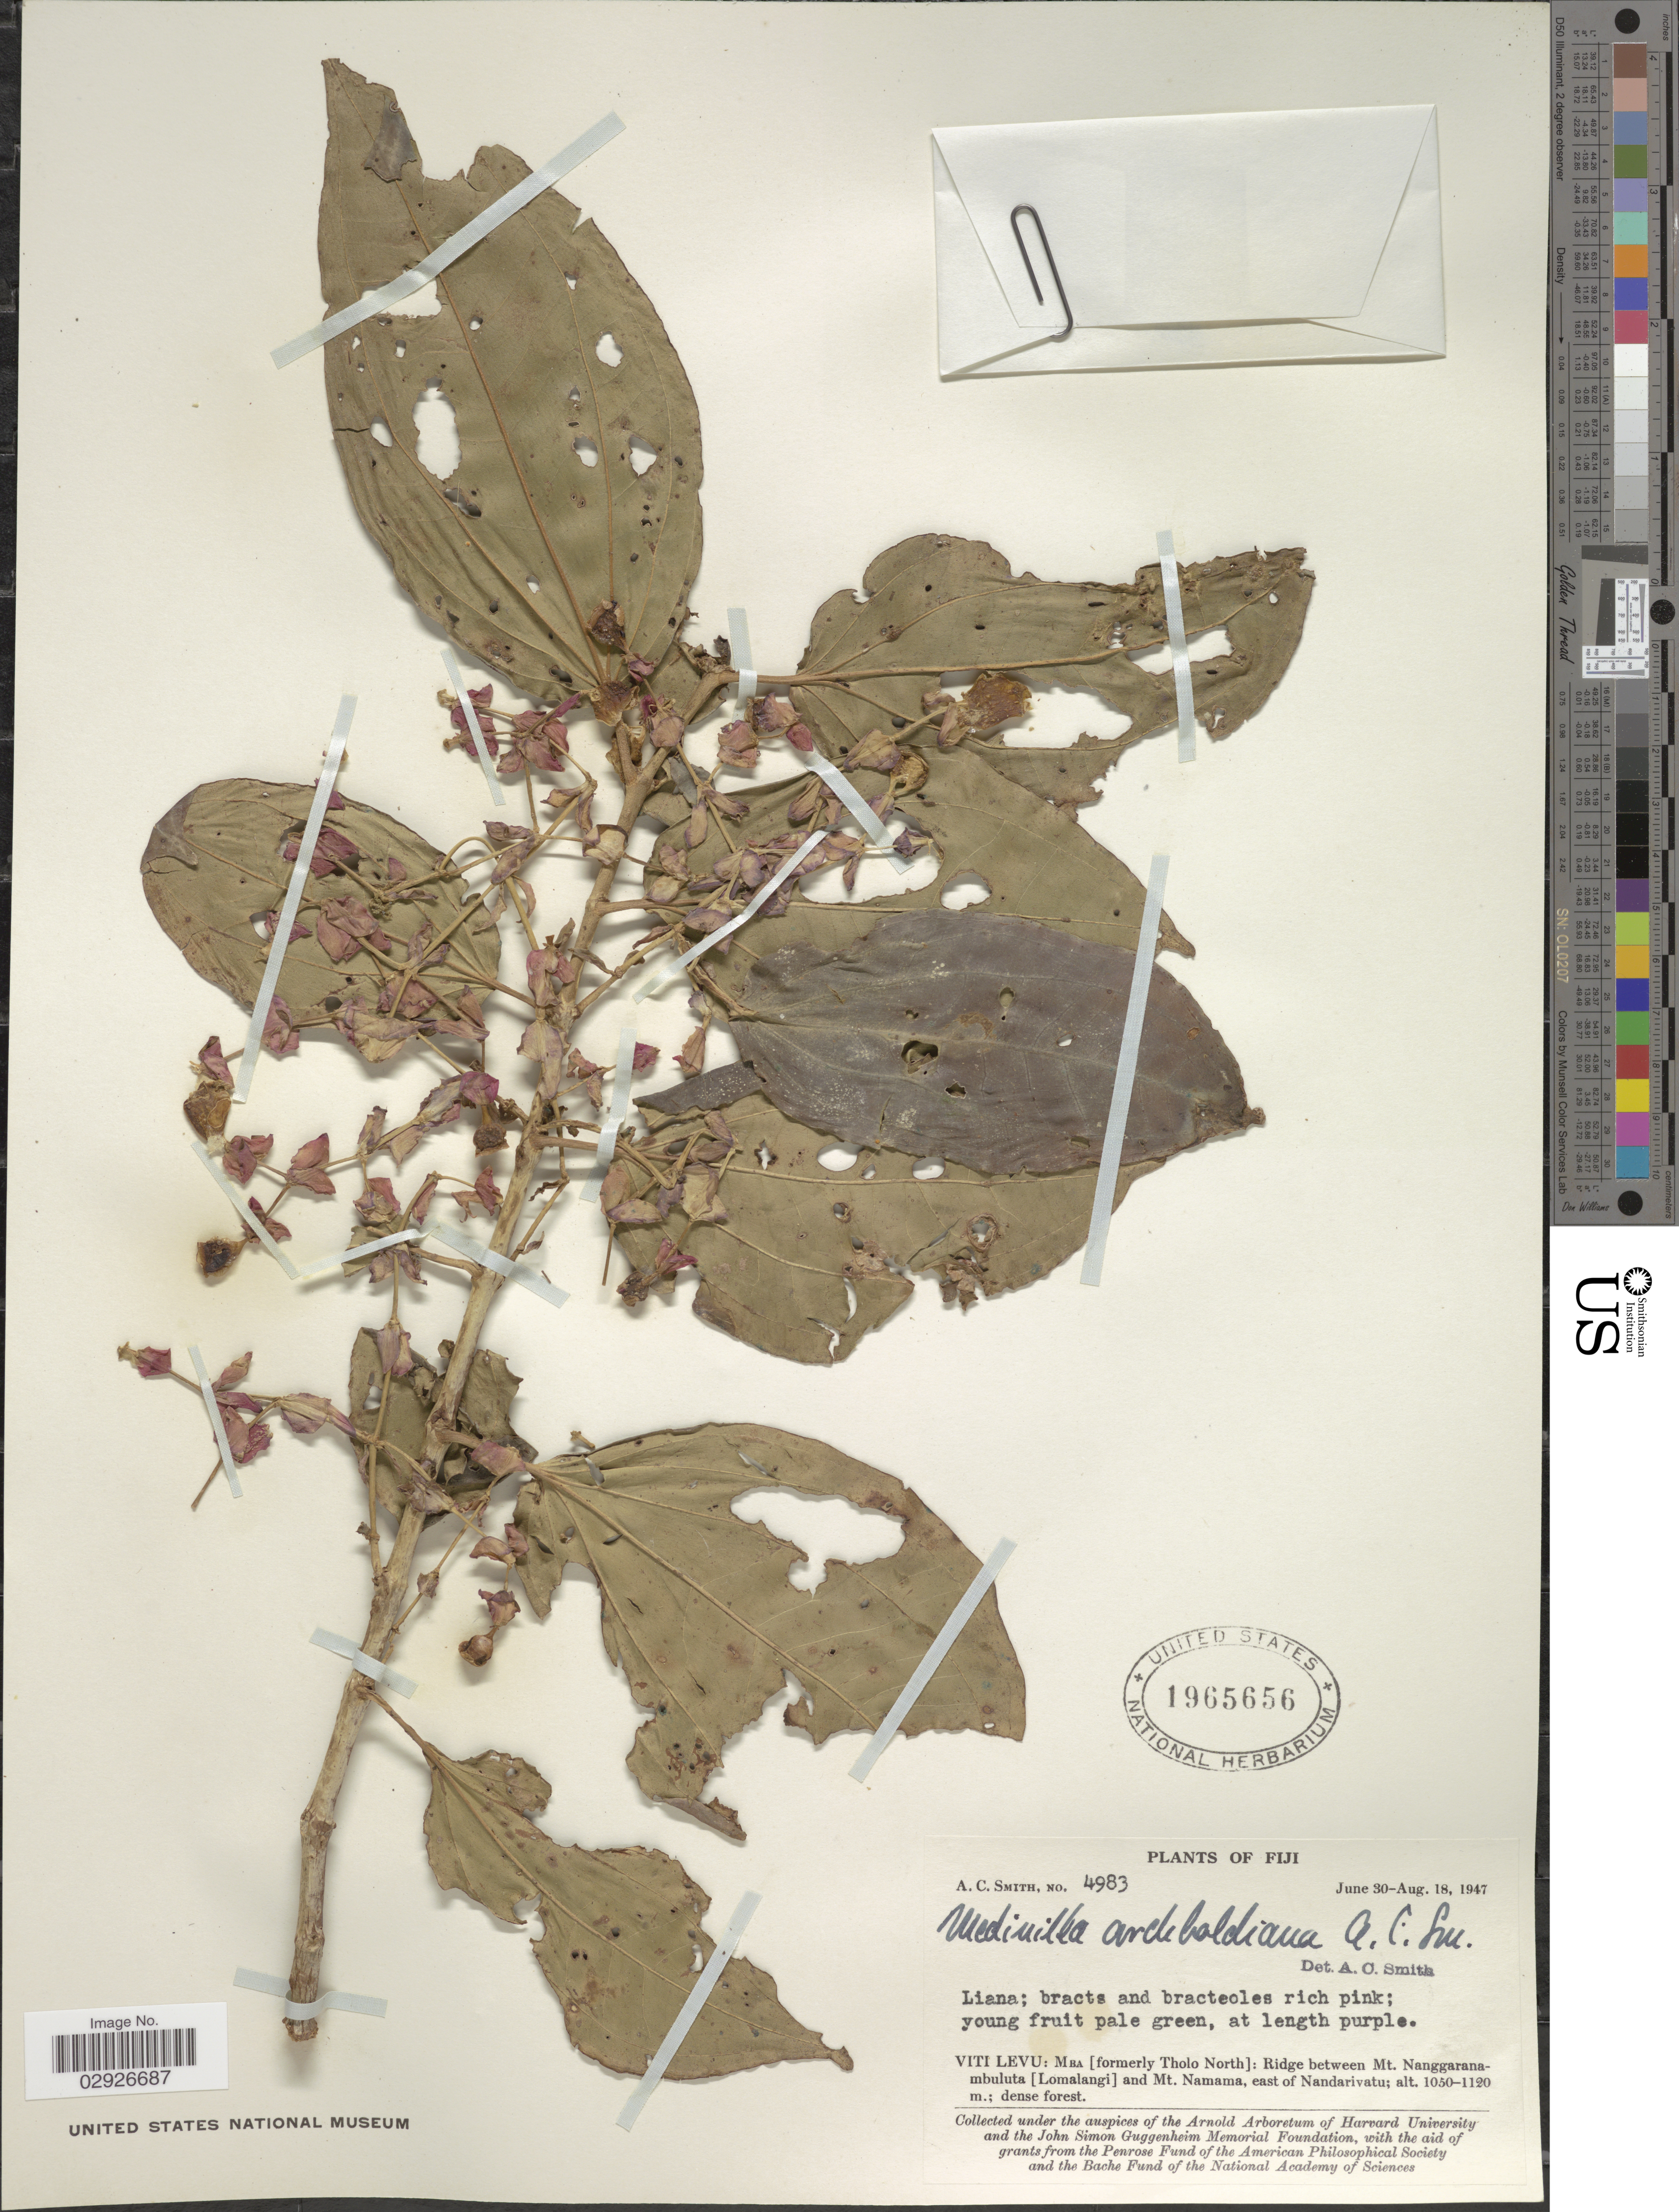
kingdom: Plantae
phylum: Tracheophyta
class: Magnoliopsida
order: Myrtales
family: Melastomataceae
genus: Medinilla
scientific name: Medinilla archboldiana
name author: A.C. Sm.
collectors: A. C. Smith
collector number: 4983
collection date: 1947-06-30/1947-08-18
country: Fiji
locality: Viti Levu: Mba [formerly Tholo North]: Ridge between Mt. Nanggaranambuluta [Lomalangi] and Mt. Namama, east of Nandarivatu.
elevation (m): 1050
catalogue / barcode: US 1965656